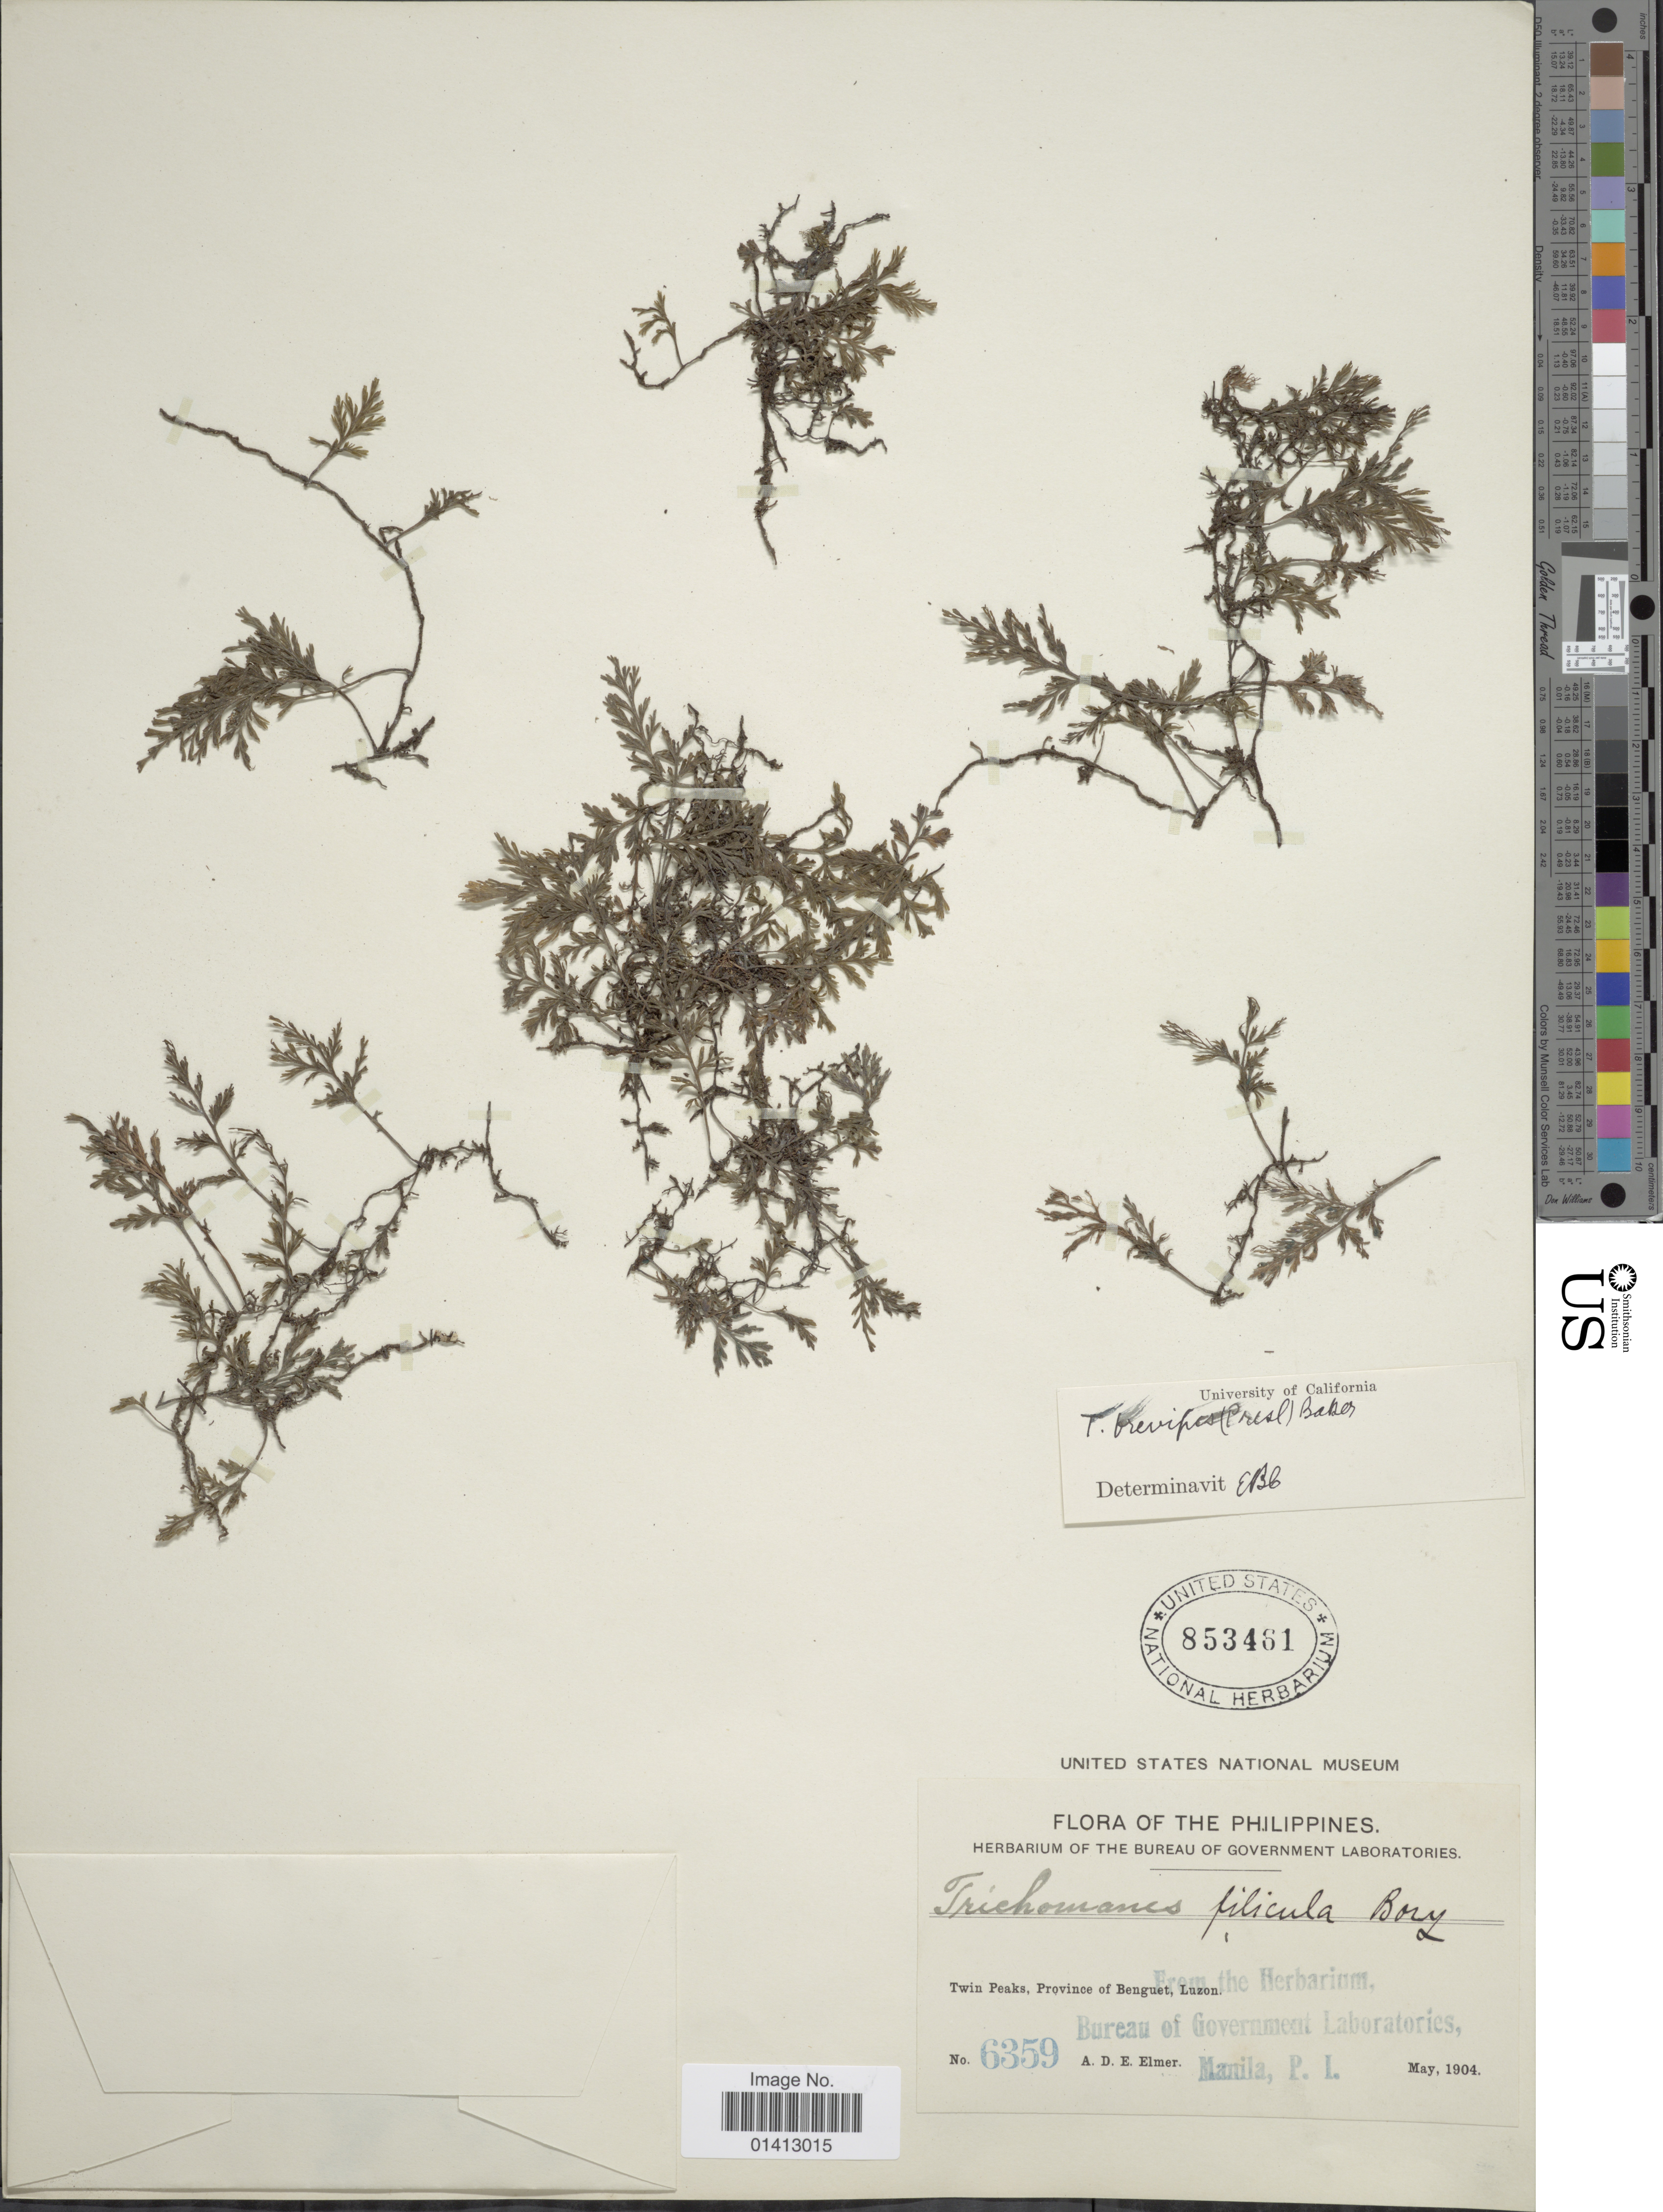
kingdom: Plantae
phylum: Tracheophyta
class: Polypodiopsida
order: Hymenophyllales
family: Hymenophyllaceae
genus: Crepidomanes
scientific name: Crepidomanes brevipes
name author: (C. Presl) Copel.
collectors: A. D. E. Elmer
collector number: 6359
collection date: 1904-05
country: Philippines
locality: Twin Peaks, Province of Benguet, Luzon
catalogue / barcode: US 853461